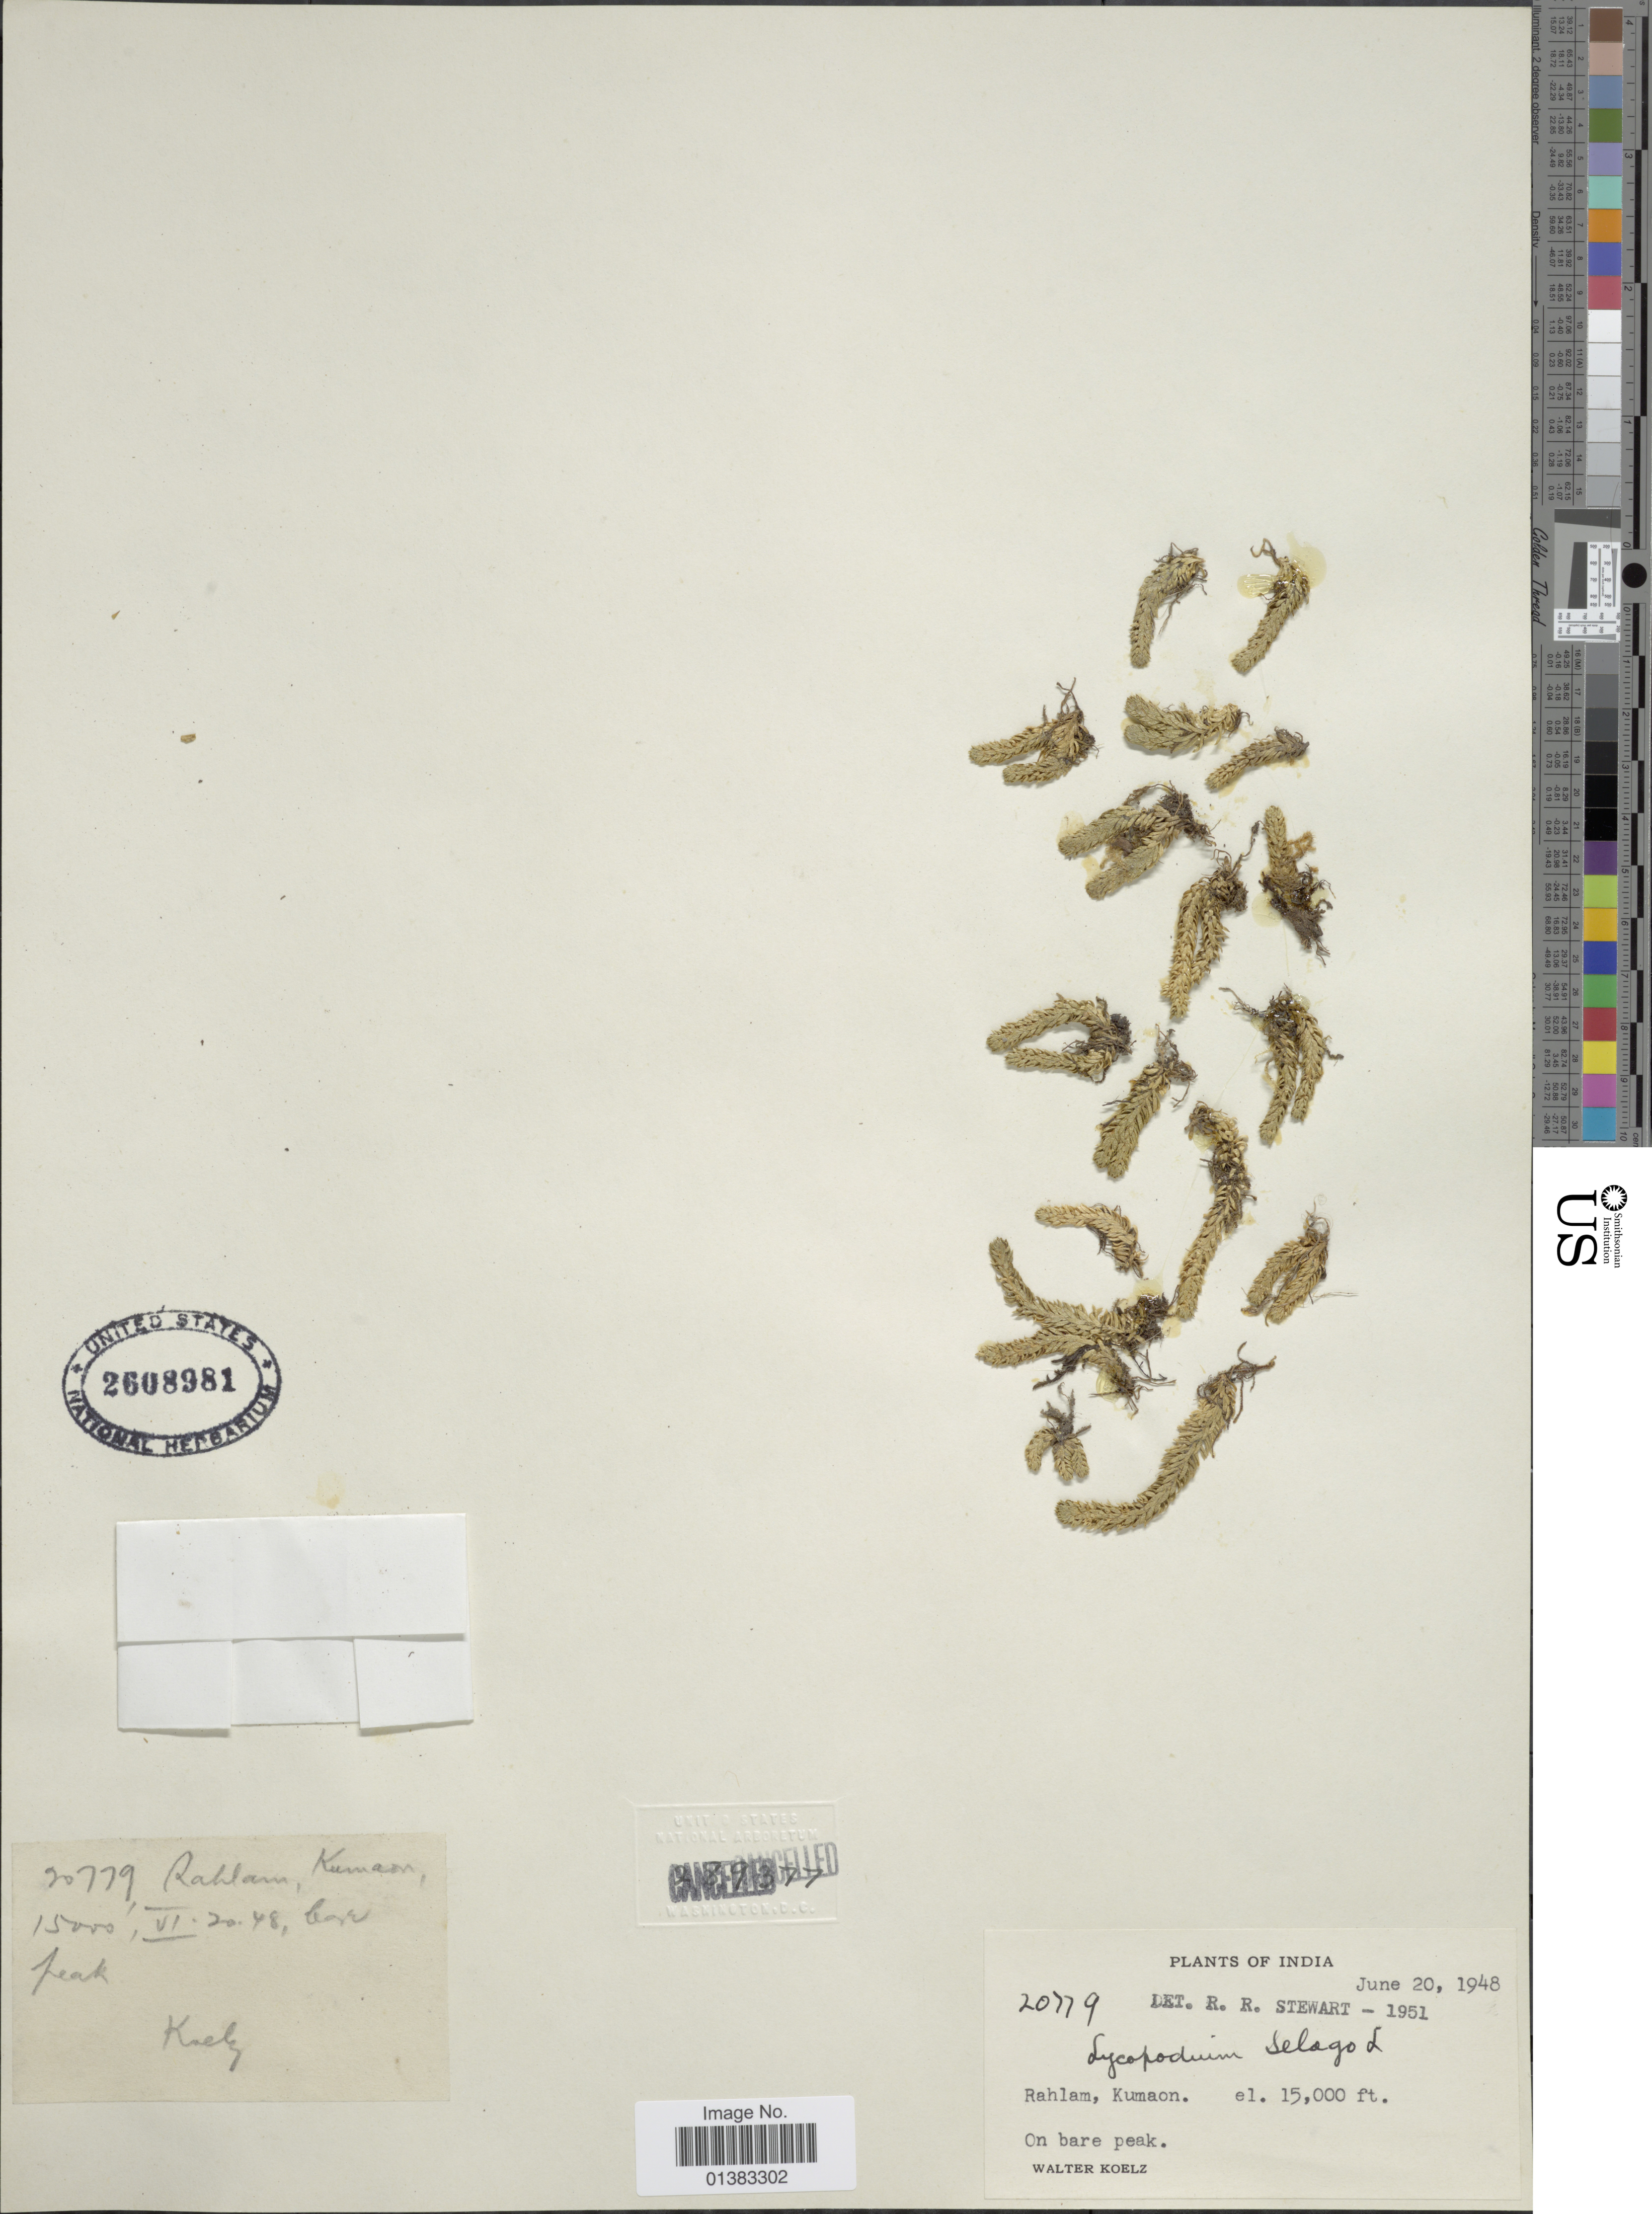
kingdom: Plantae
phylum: Tracheophyta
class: Lycopodiopsida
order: Lycopodiales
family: Lycopodiaceae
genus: Huperzia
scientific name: Huperzia selago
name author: (L.) Bernh. ex Schrank & Mart.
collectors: W. N. Koelz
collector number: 20779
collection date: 1948-06-20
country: India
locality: Rahlam, Kumaon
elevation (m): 4572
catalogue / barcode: US 2608981